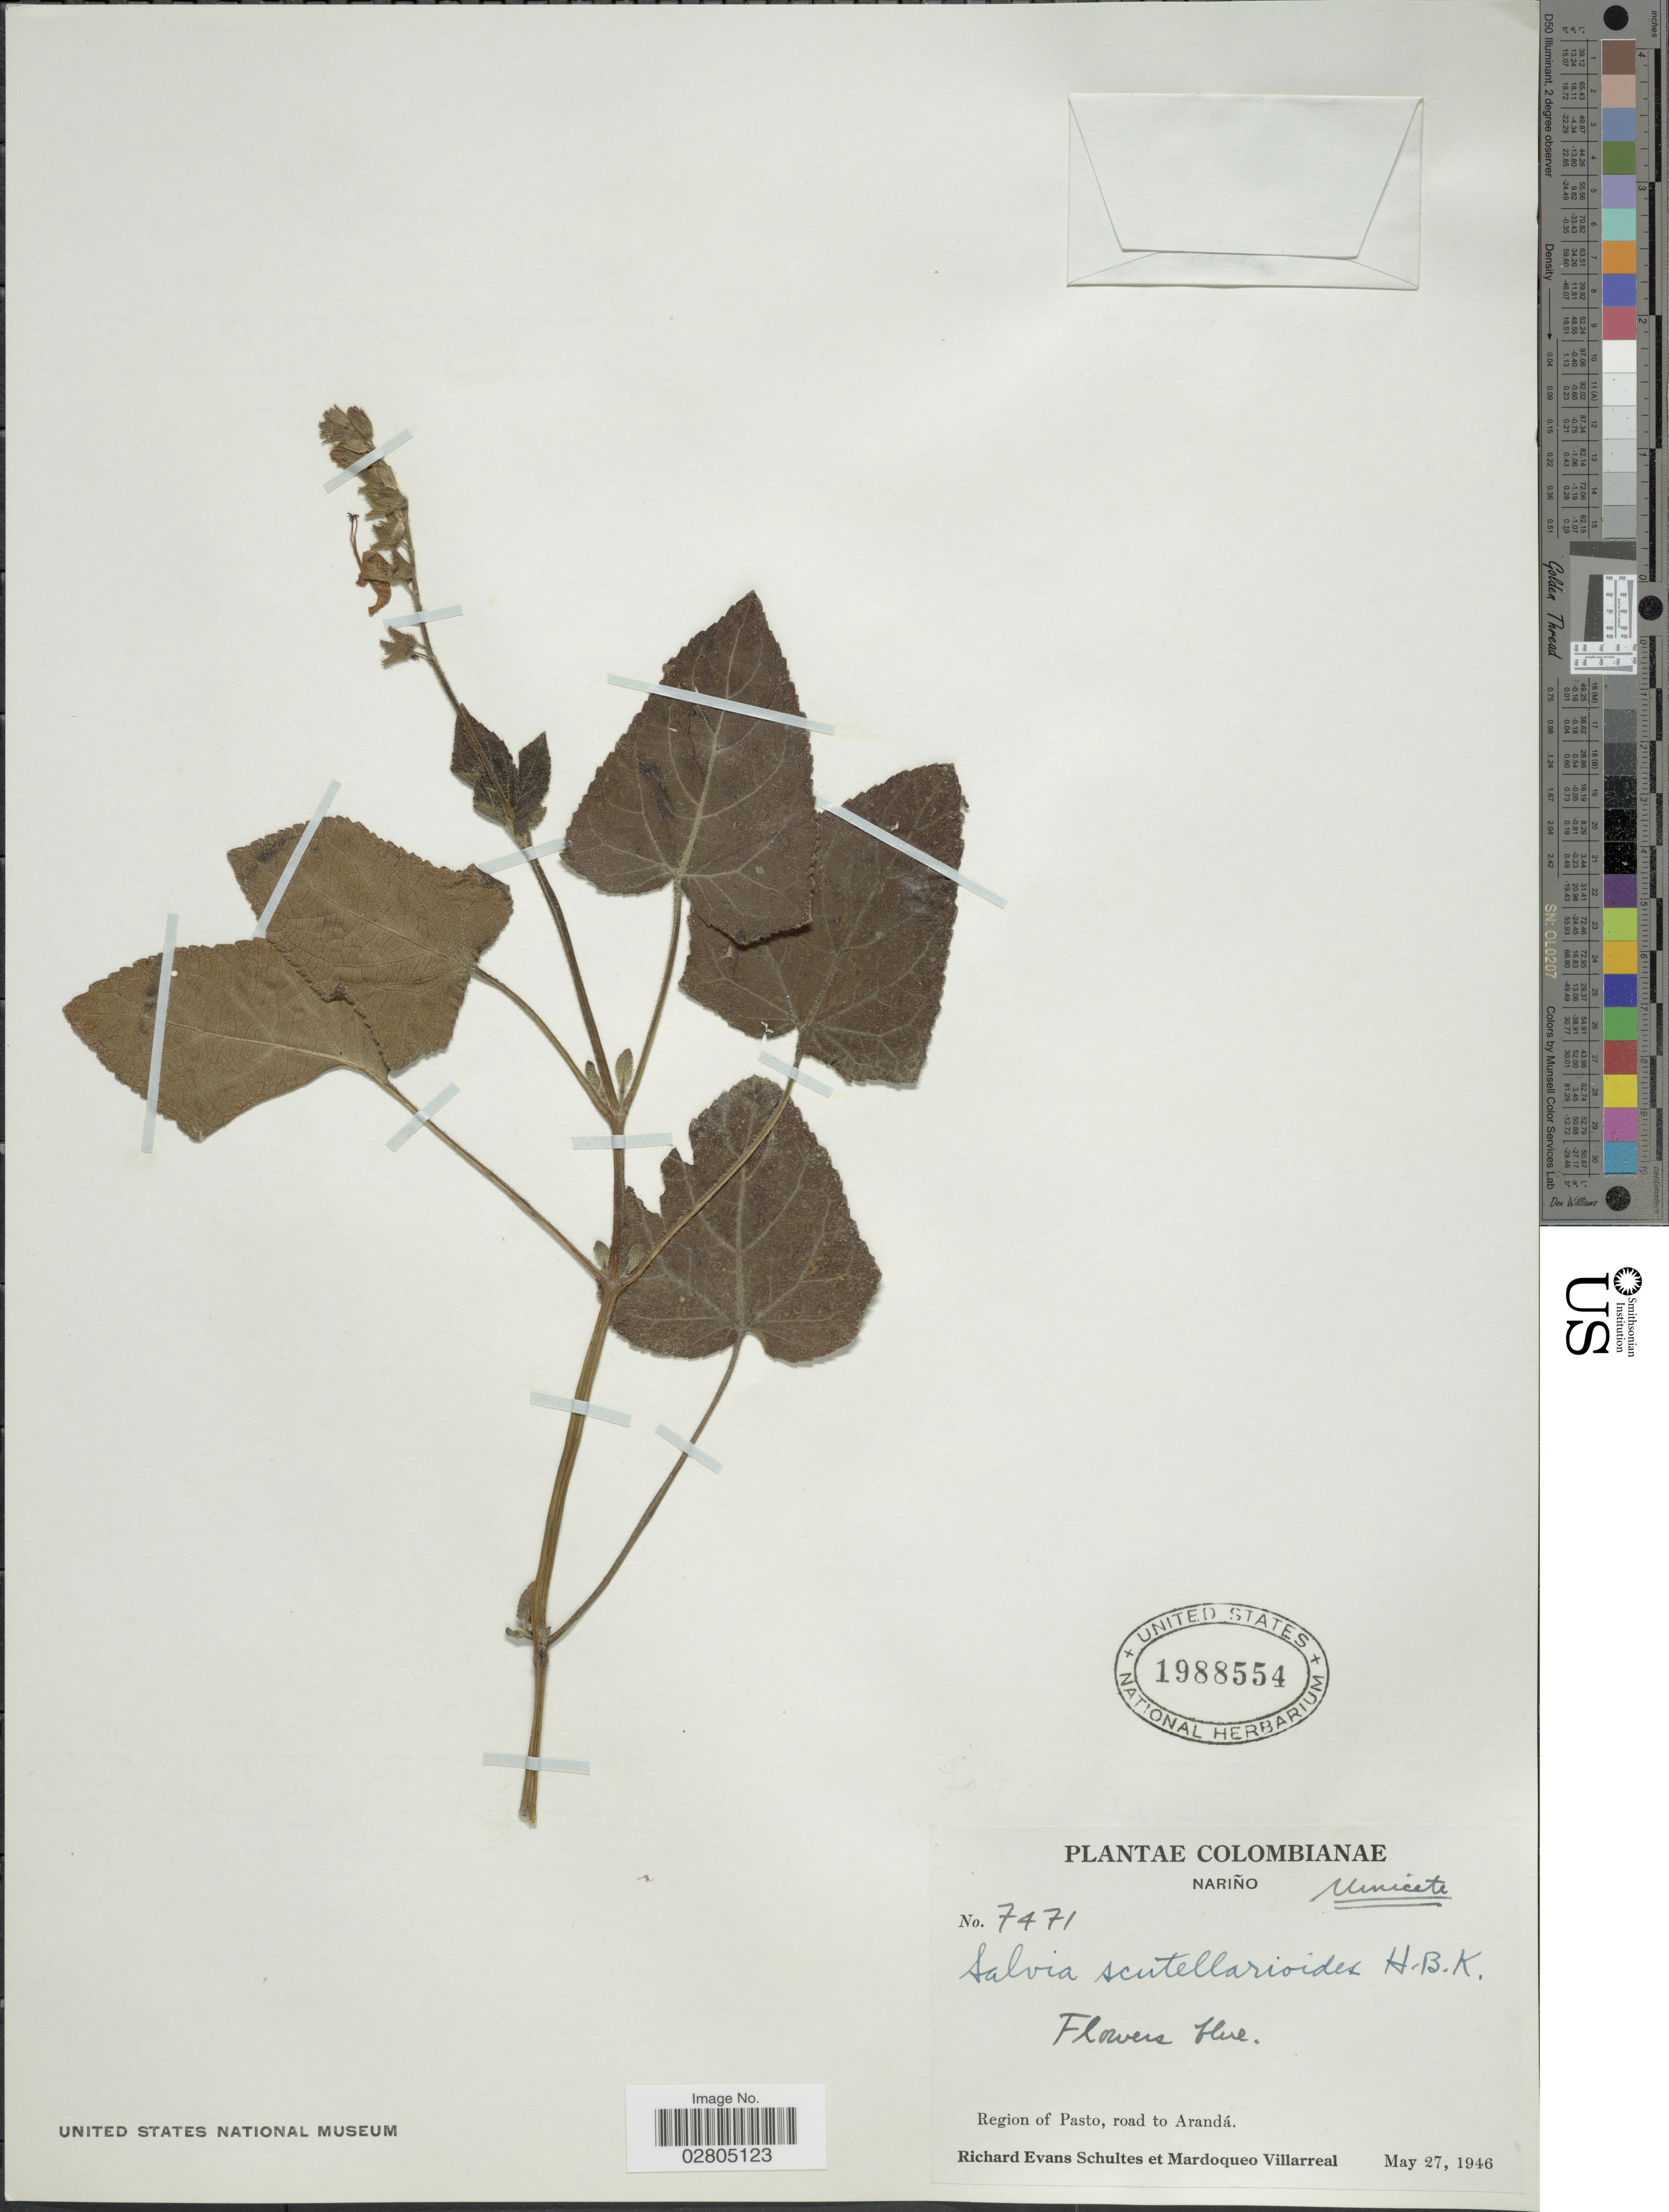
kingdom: Plantae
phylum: Tracheophyta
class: Magnoliopsida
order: Lamiales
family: Lamiaceae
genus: Salvia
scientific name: Salvia scutellarioides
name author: Kunth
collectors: R. E. Schultes & M. Villarreal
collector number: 7471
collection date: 1946-05-27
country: Colombia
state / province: Nariño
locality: Region of Pasto, road to Arandá.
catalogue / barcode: US 1988554